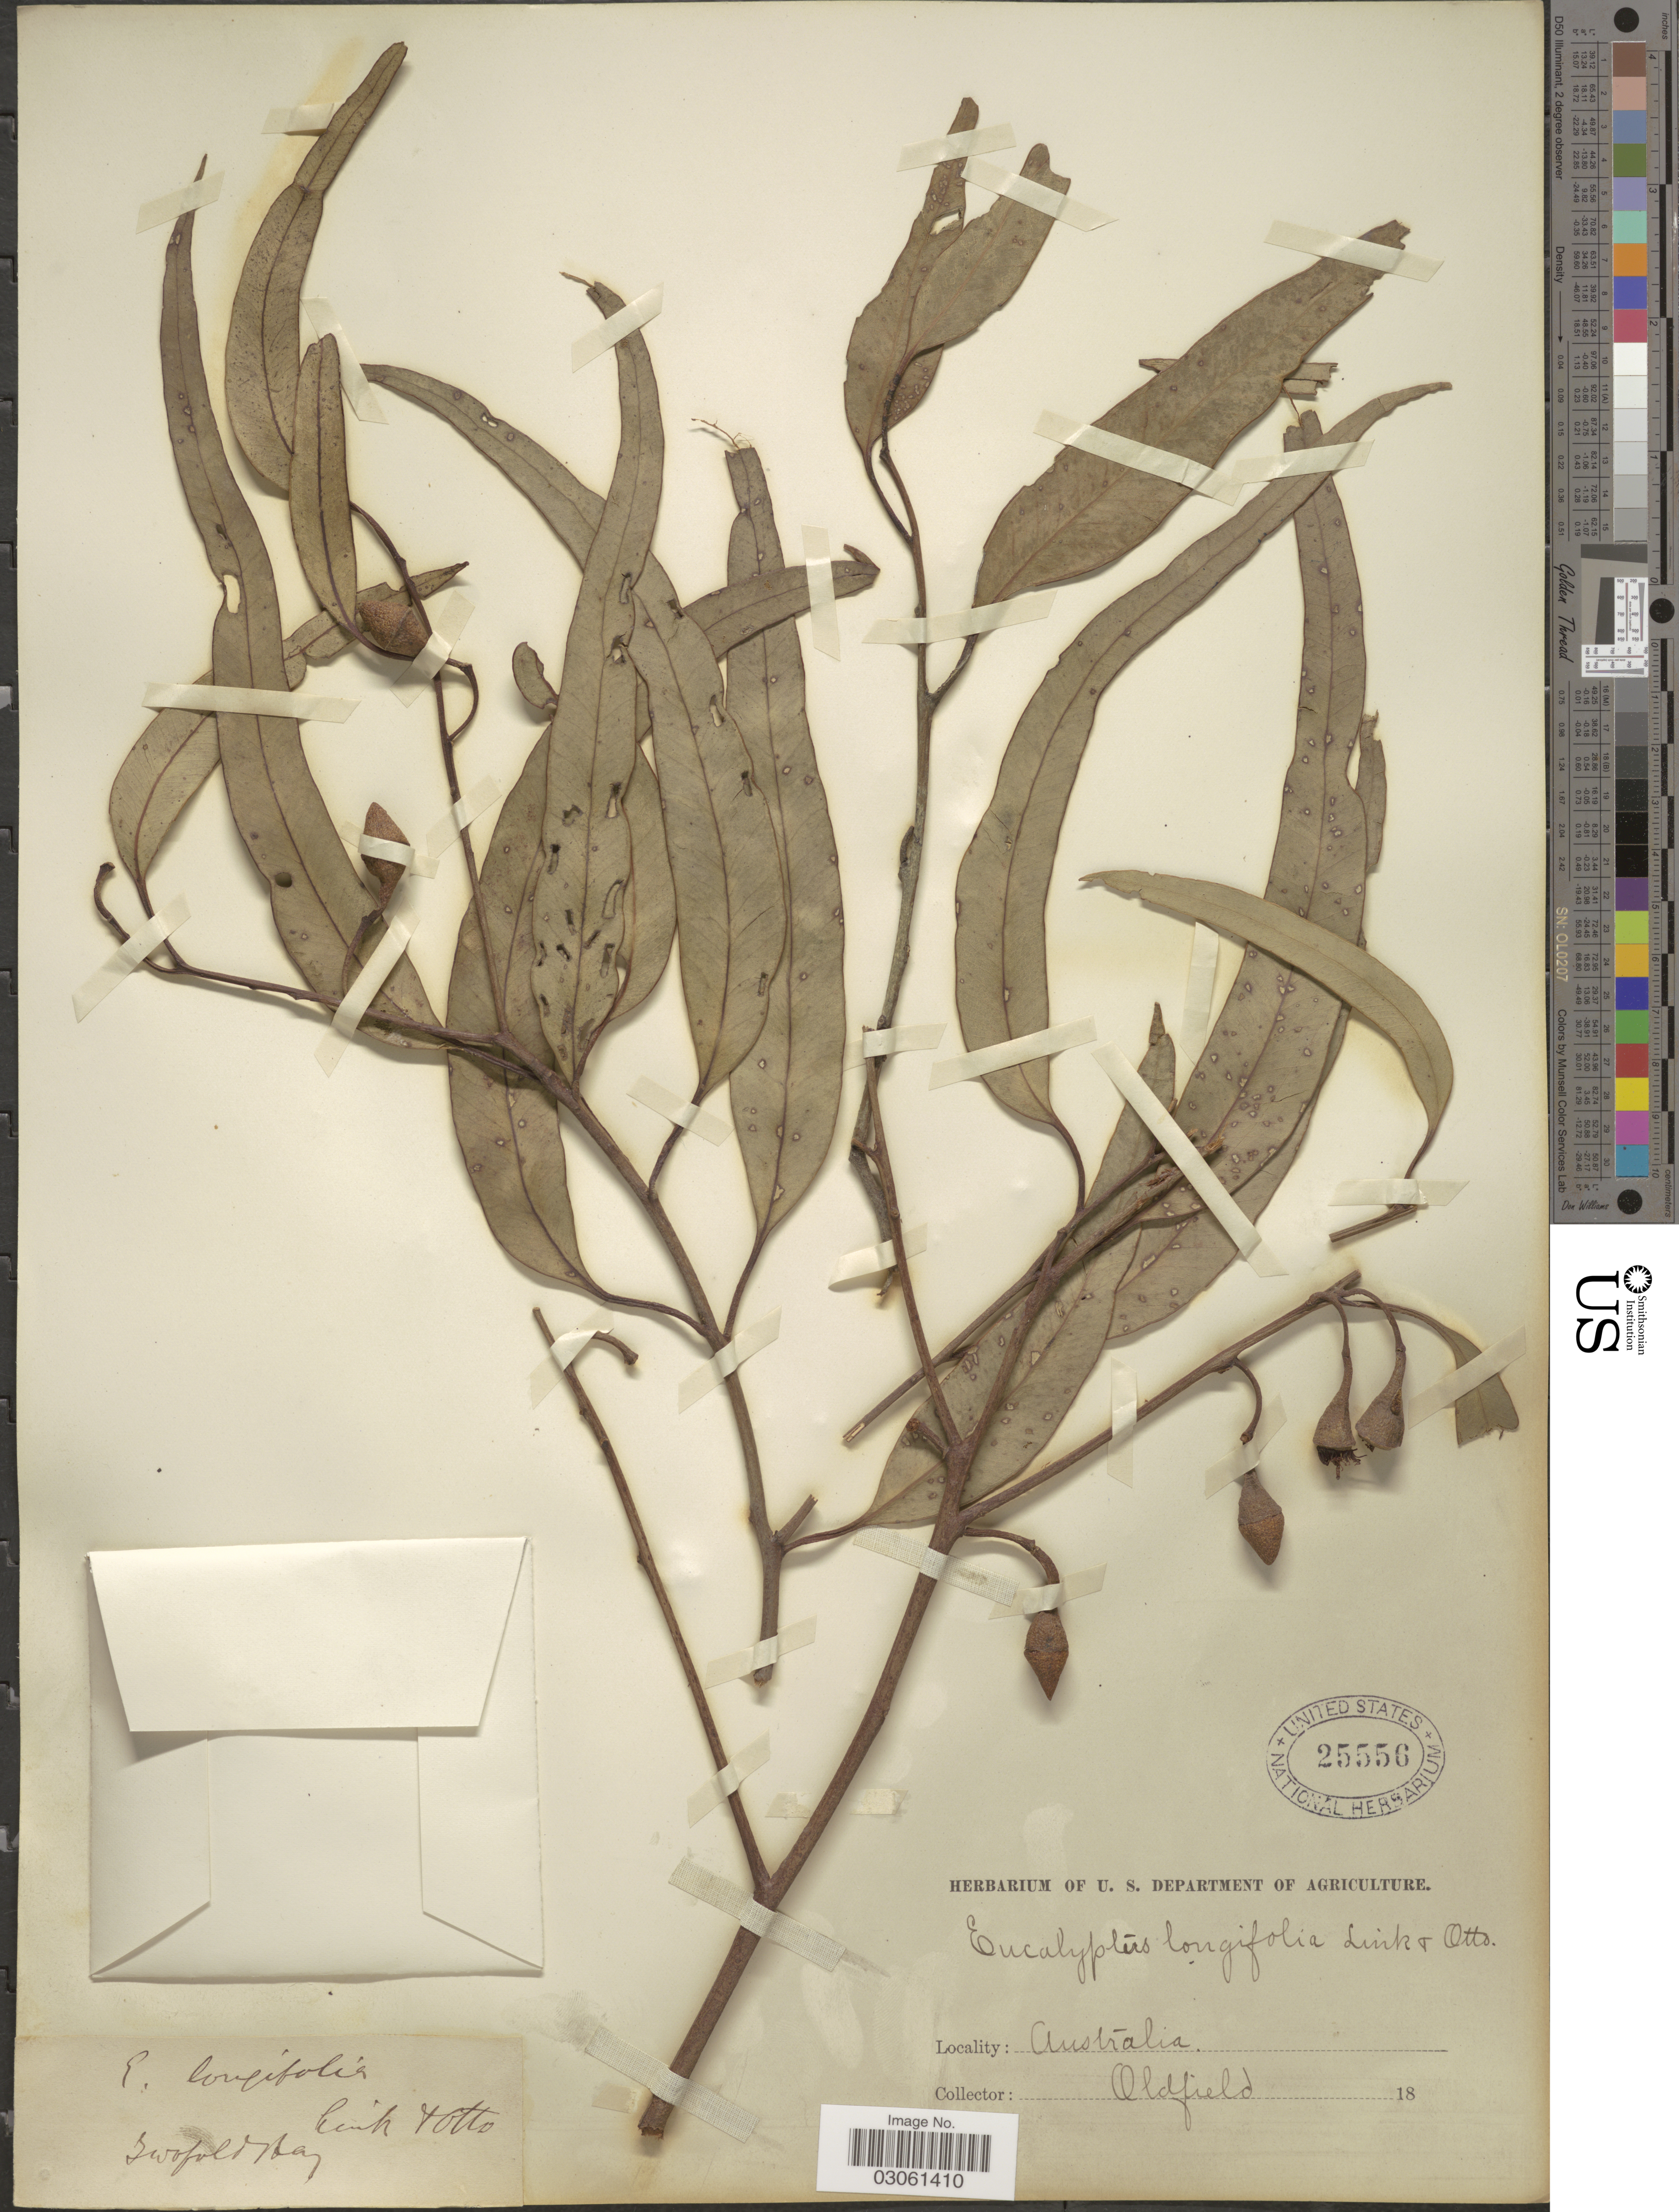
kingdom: Plantae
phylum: Tracheophyta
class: Magnoliopsida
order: Myrtales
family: Myrtaceae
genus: Eucalyptus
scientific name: Eucalyptus longifolia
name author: Link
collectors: Oldfield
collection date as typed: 18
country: Australia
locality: Twofold Bay.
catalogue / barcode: US 25556